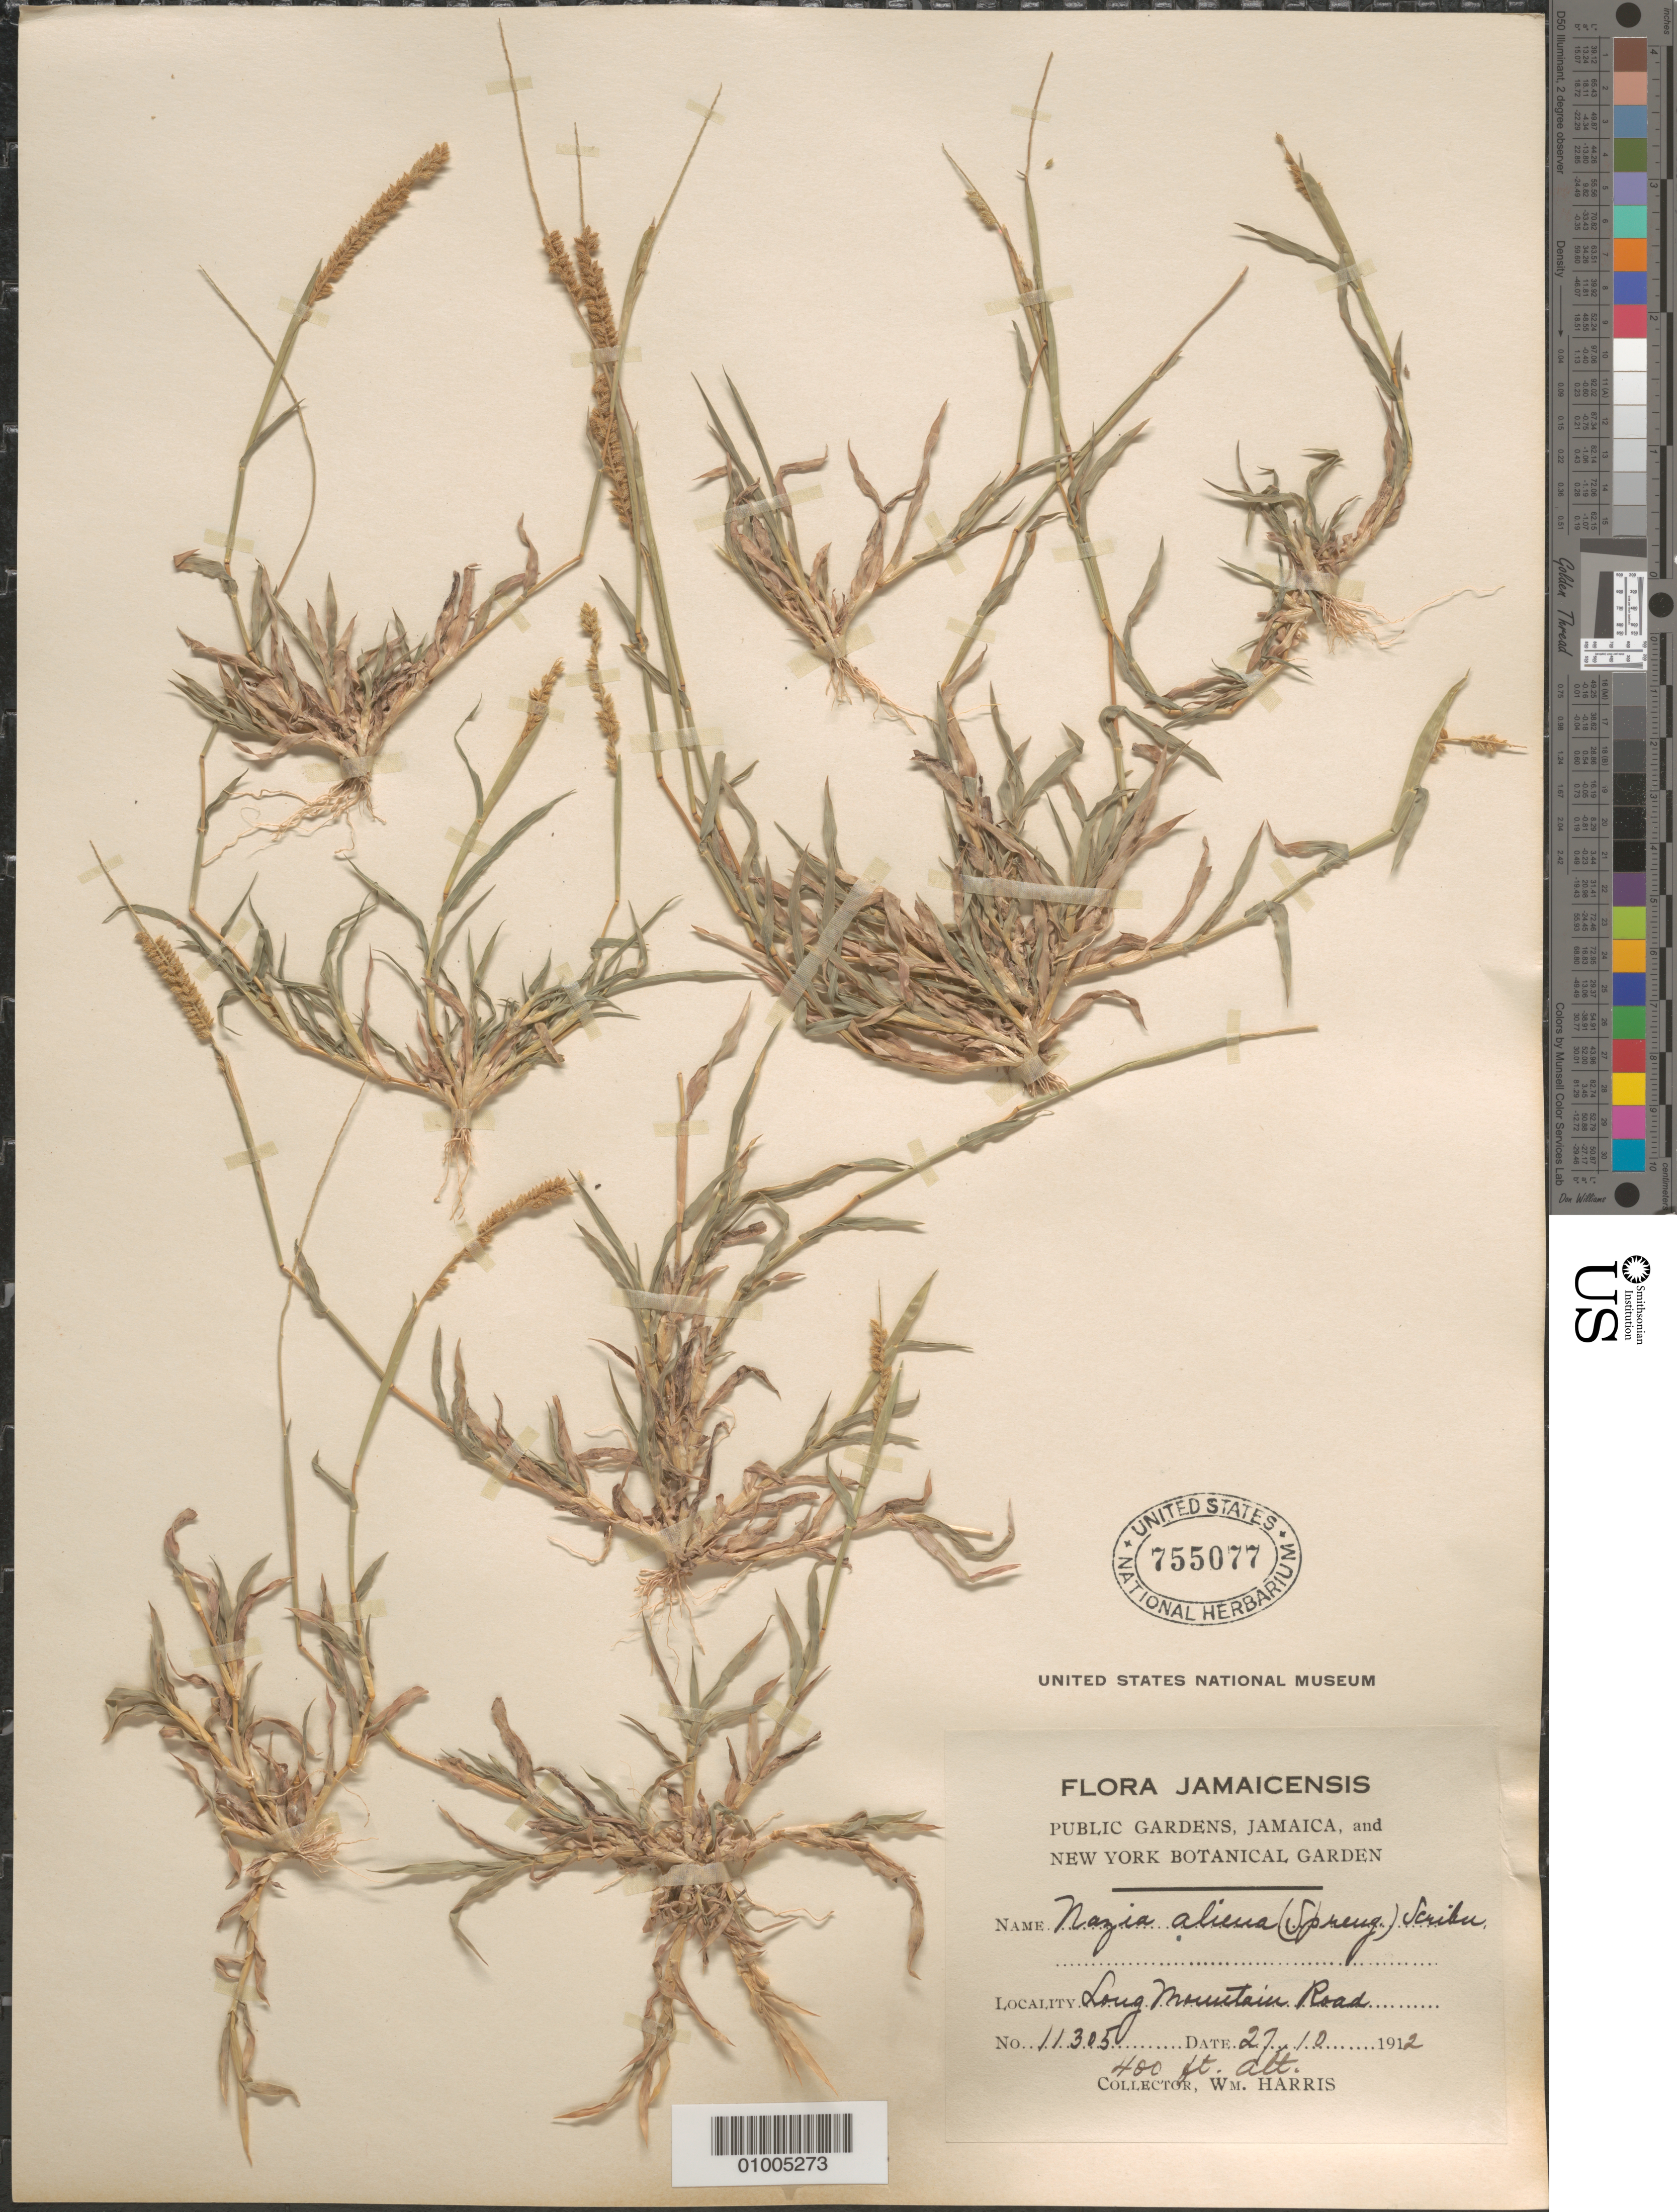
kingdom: Plantae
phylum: Tracheophyta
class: Liliopsida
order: Poales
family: Poaceae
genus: Tragus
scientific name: Tragus berteronianus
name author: Schult.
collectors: W. H. Harris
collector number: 11305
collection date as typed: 27 Oct 1912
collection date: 1912-10-27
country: Jamaica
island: Jamaica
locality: Long Mountain Road.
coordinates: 0 N, 0 E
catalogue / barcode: US 755077